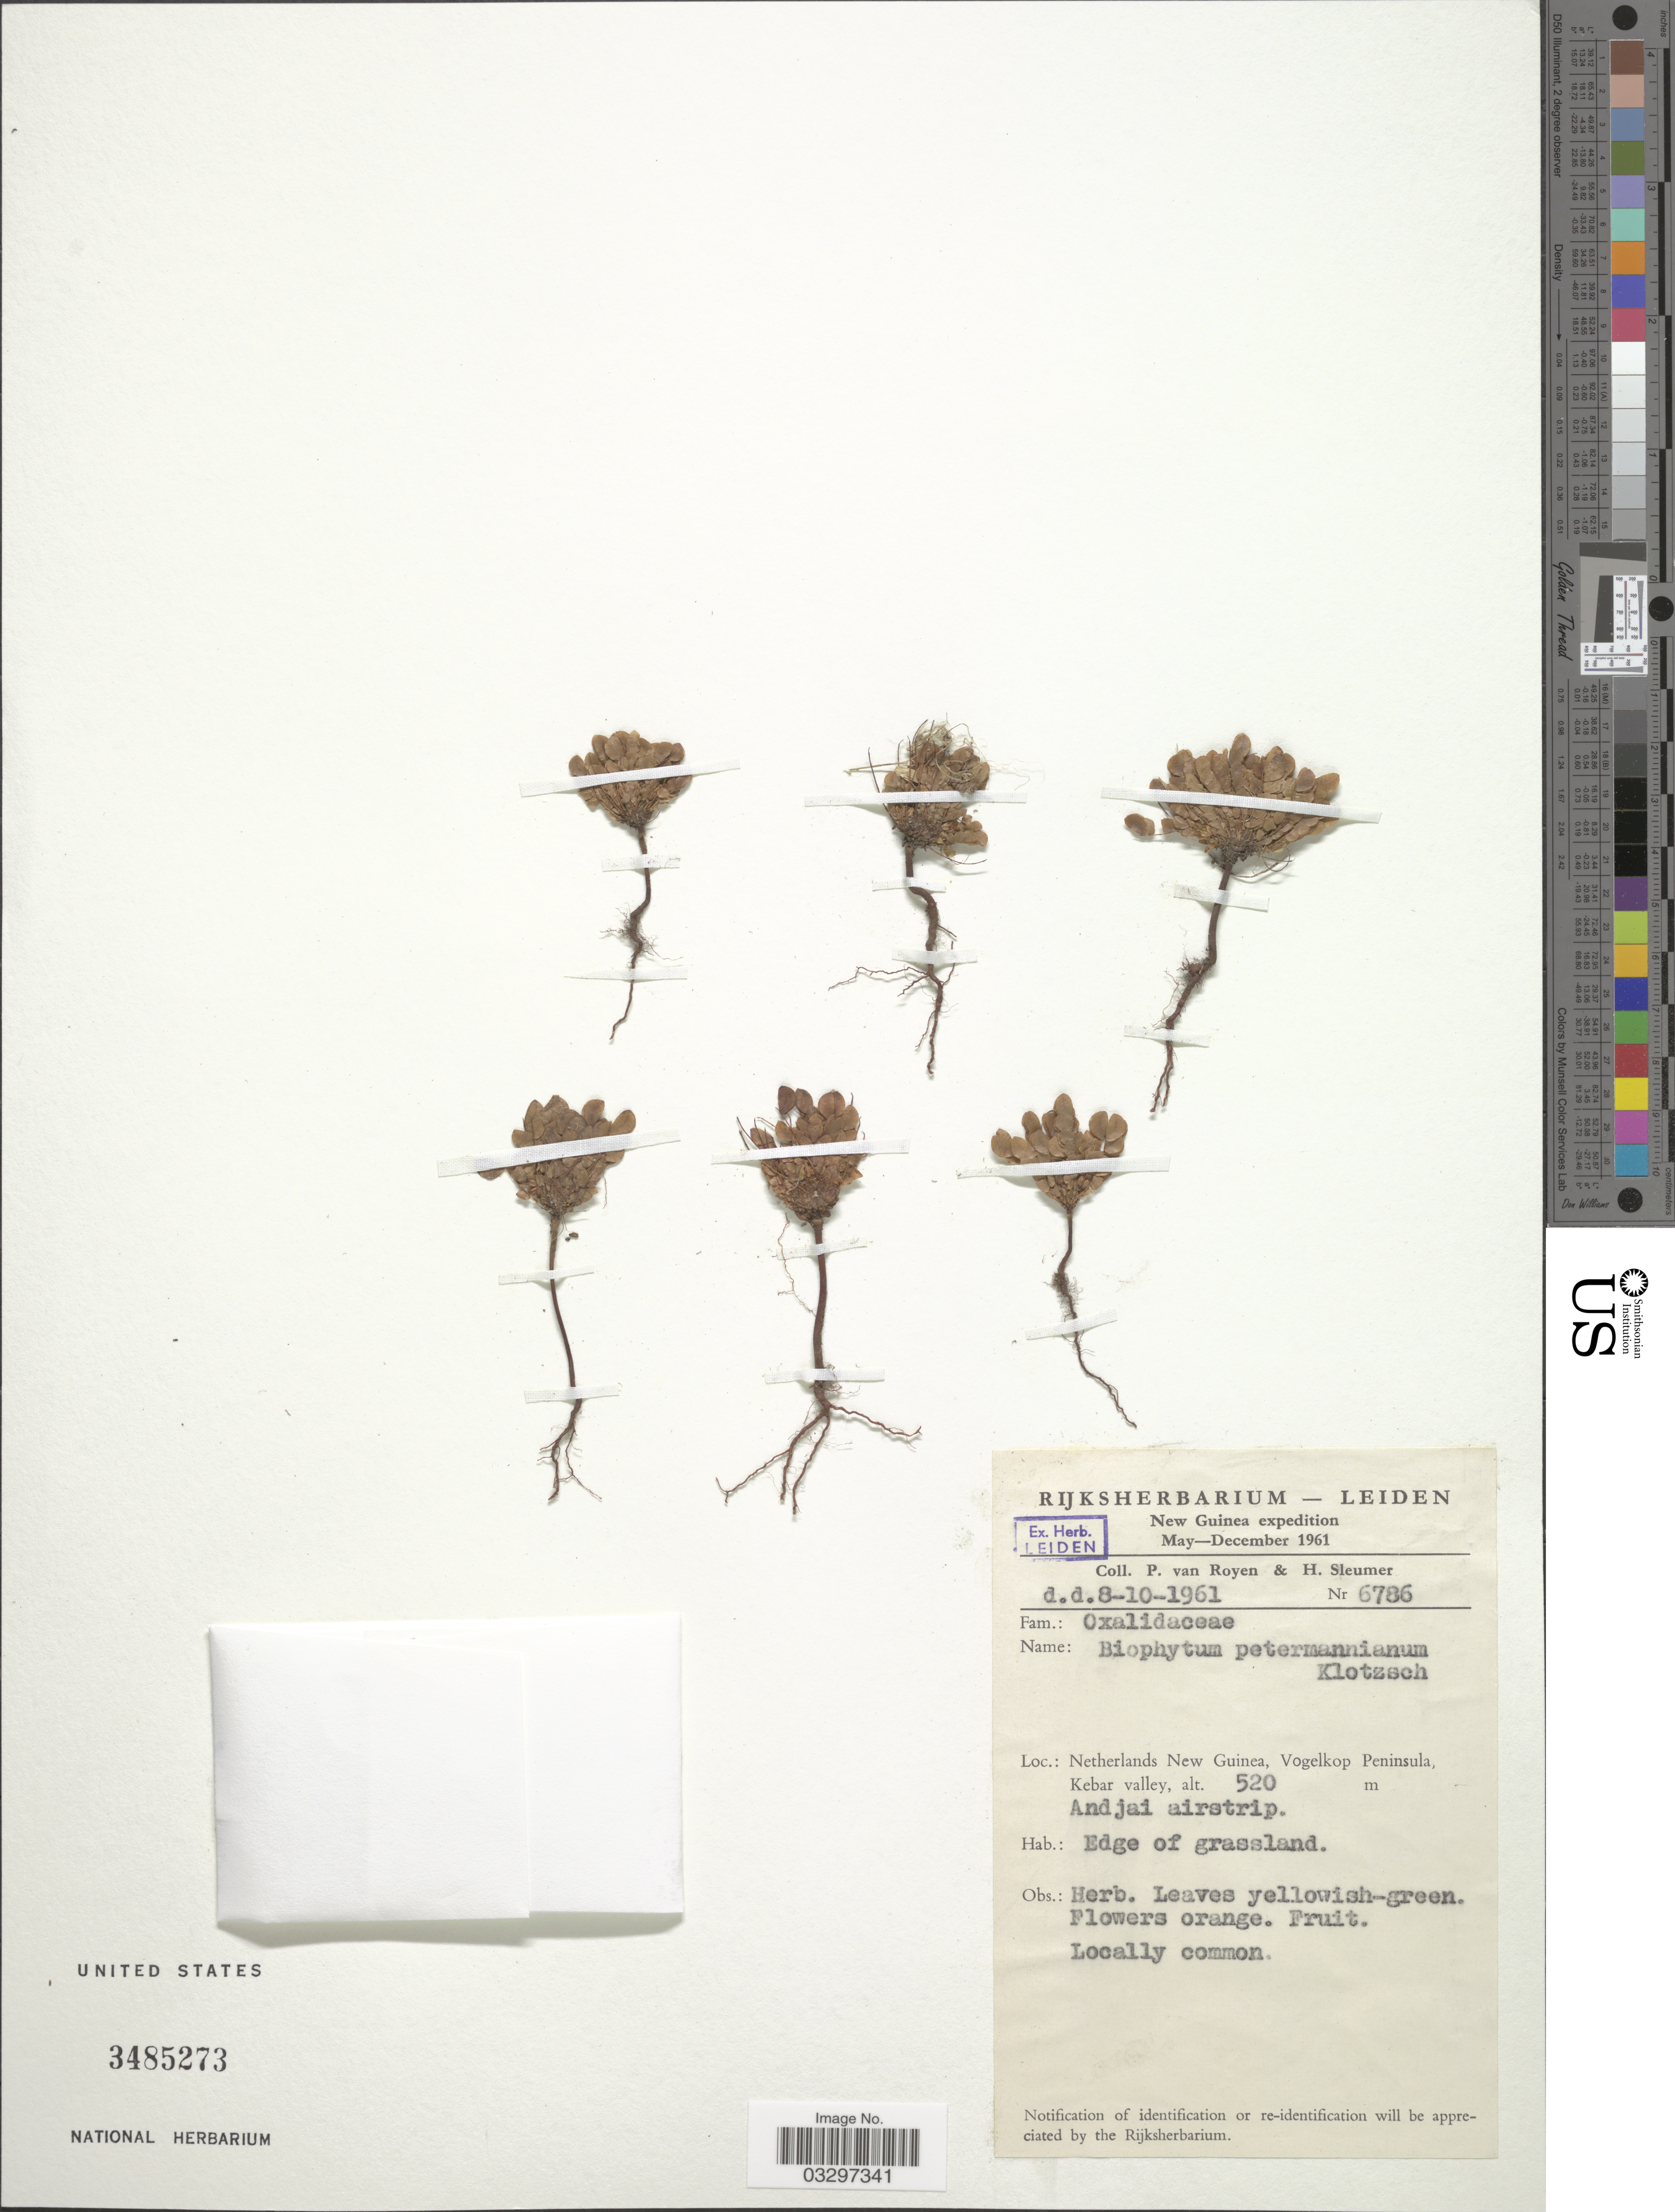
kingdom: Plantae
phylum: Tracheophyta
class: Magnoliopsida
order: Oxalidales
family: Oxalidaceae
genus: Biophytum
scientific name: Biophytum petersianum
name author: Klotzsch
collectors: P. van Royen & H. O. Sleumer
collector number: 6786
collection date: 1961-10-08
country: Indonesia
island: New Guinea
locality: New Guinea. Netherlands New Guinea, Vogelkop Peninsula, Kebar valley. Andjai airstrip. Edge of grassland.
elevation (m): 520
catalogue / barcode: US 3485273